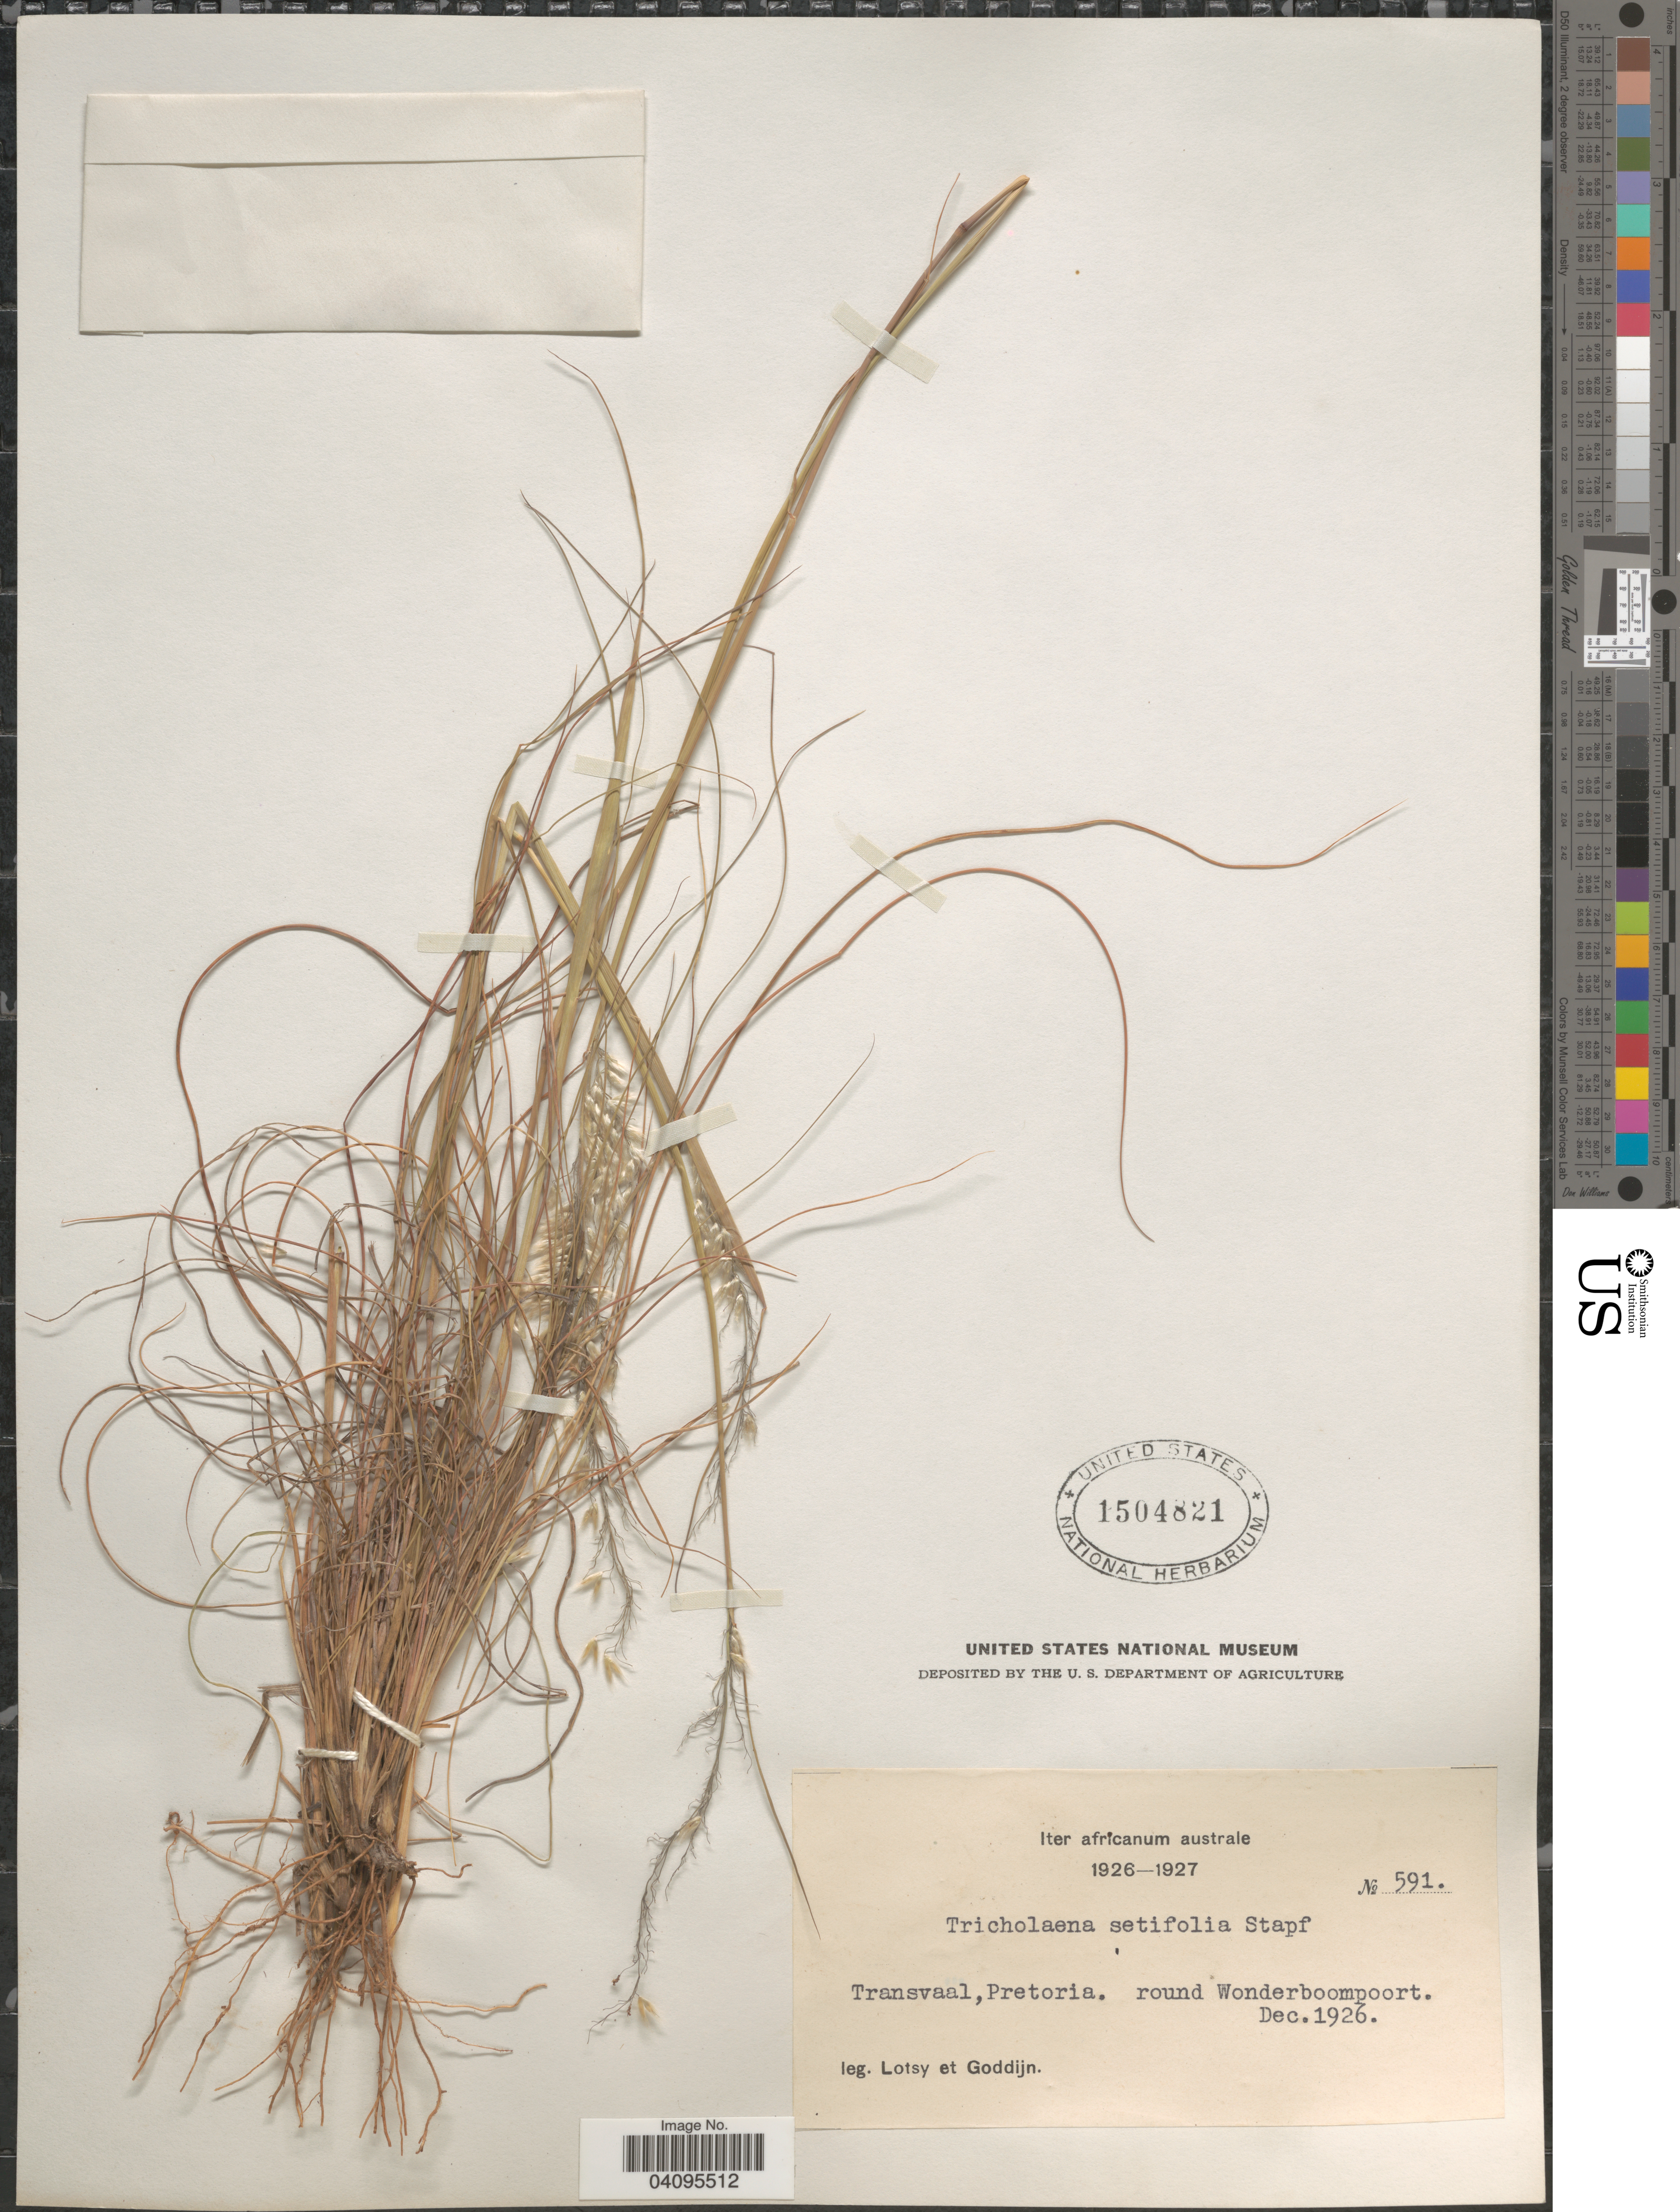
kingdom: Plantae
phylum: Tracheophyta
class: Liliopsida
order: Poales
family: Poaceae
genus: Melinis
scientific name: Melinis nerviglumis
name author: (Franch.) Zizka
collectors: Lotsy & Goddijn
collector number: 591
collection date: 1926-12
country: South Africa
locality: Iter africanum australe 1926-1927. Transvaal, Pretoria. round Wonderboompoort.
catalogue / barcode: US 1504821